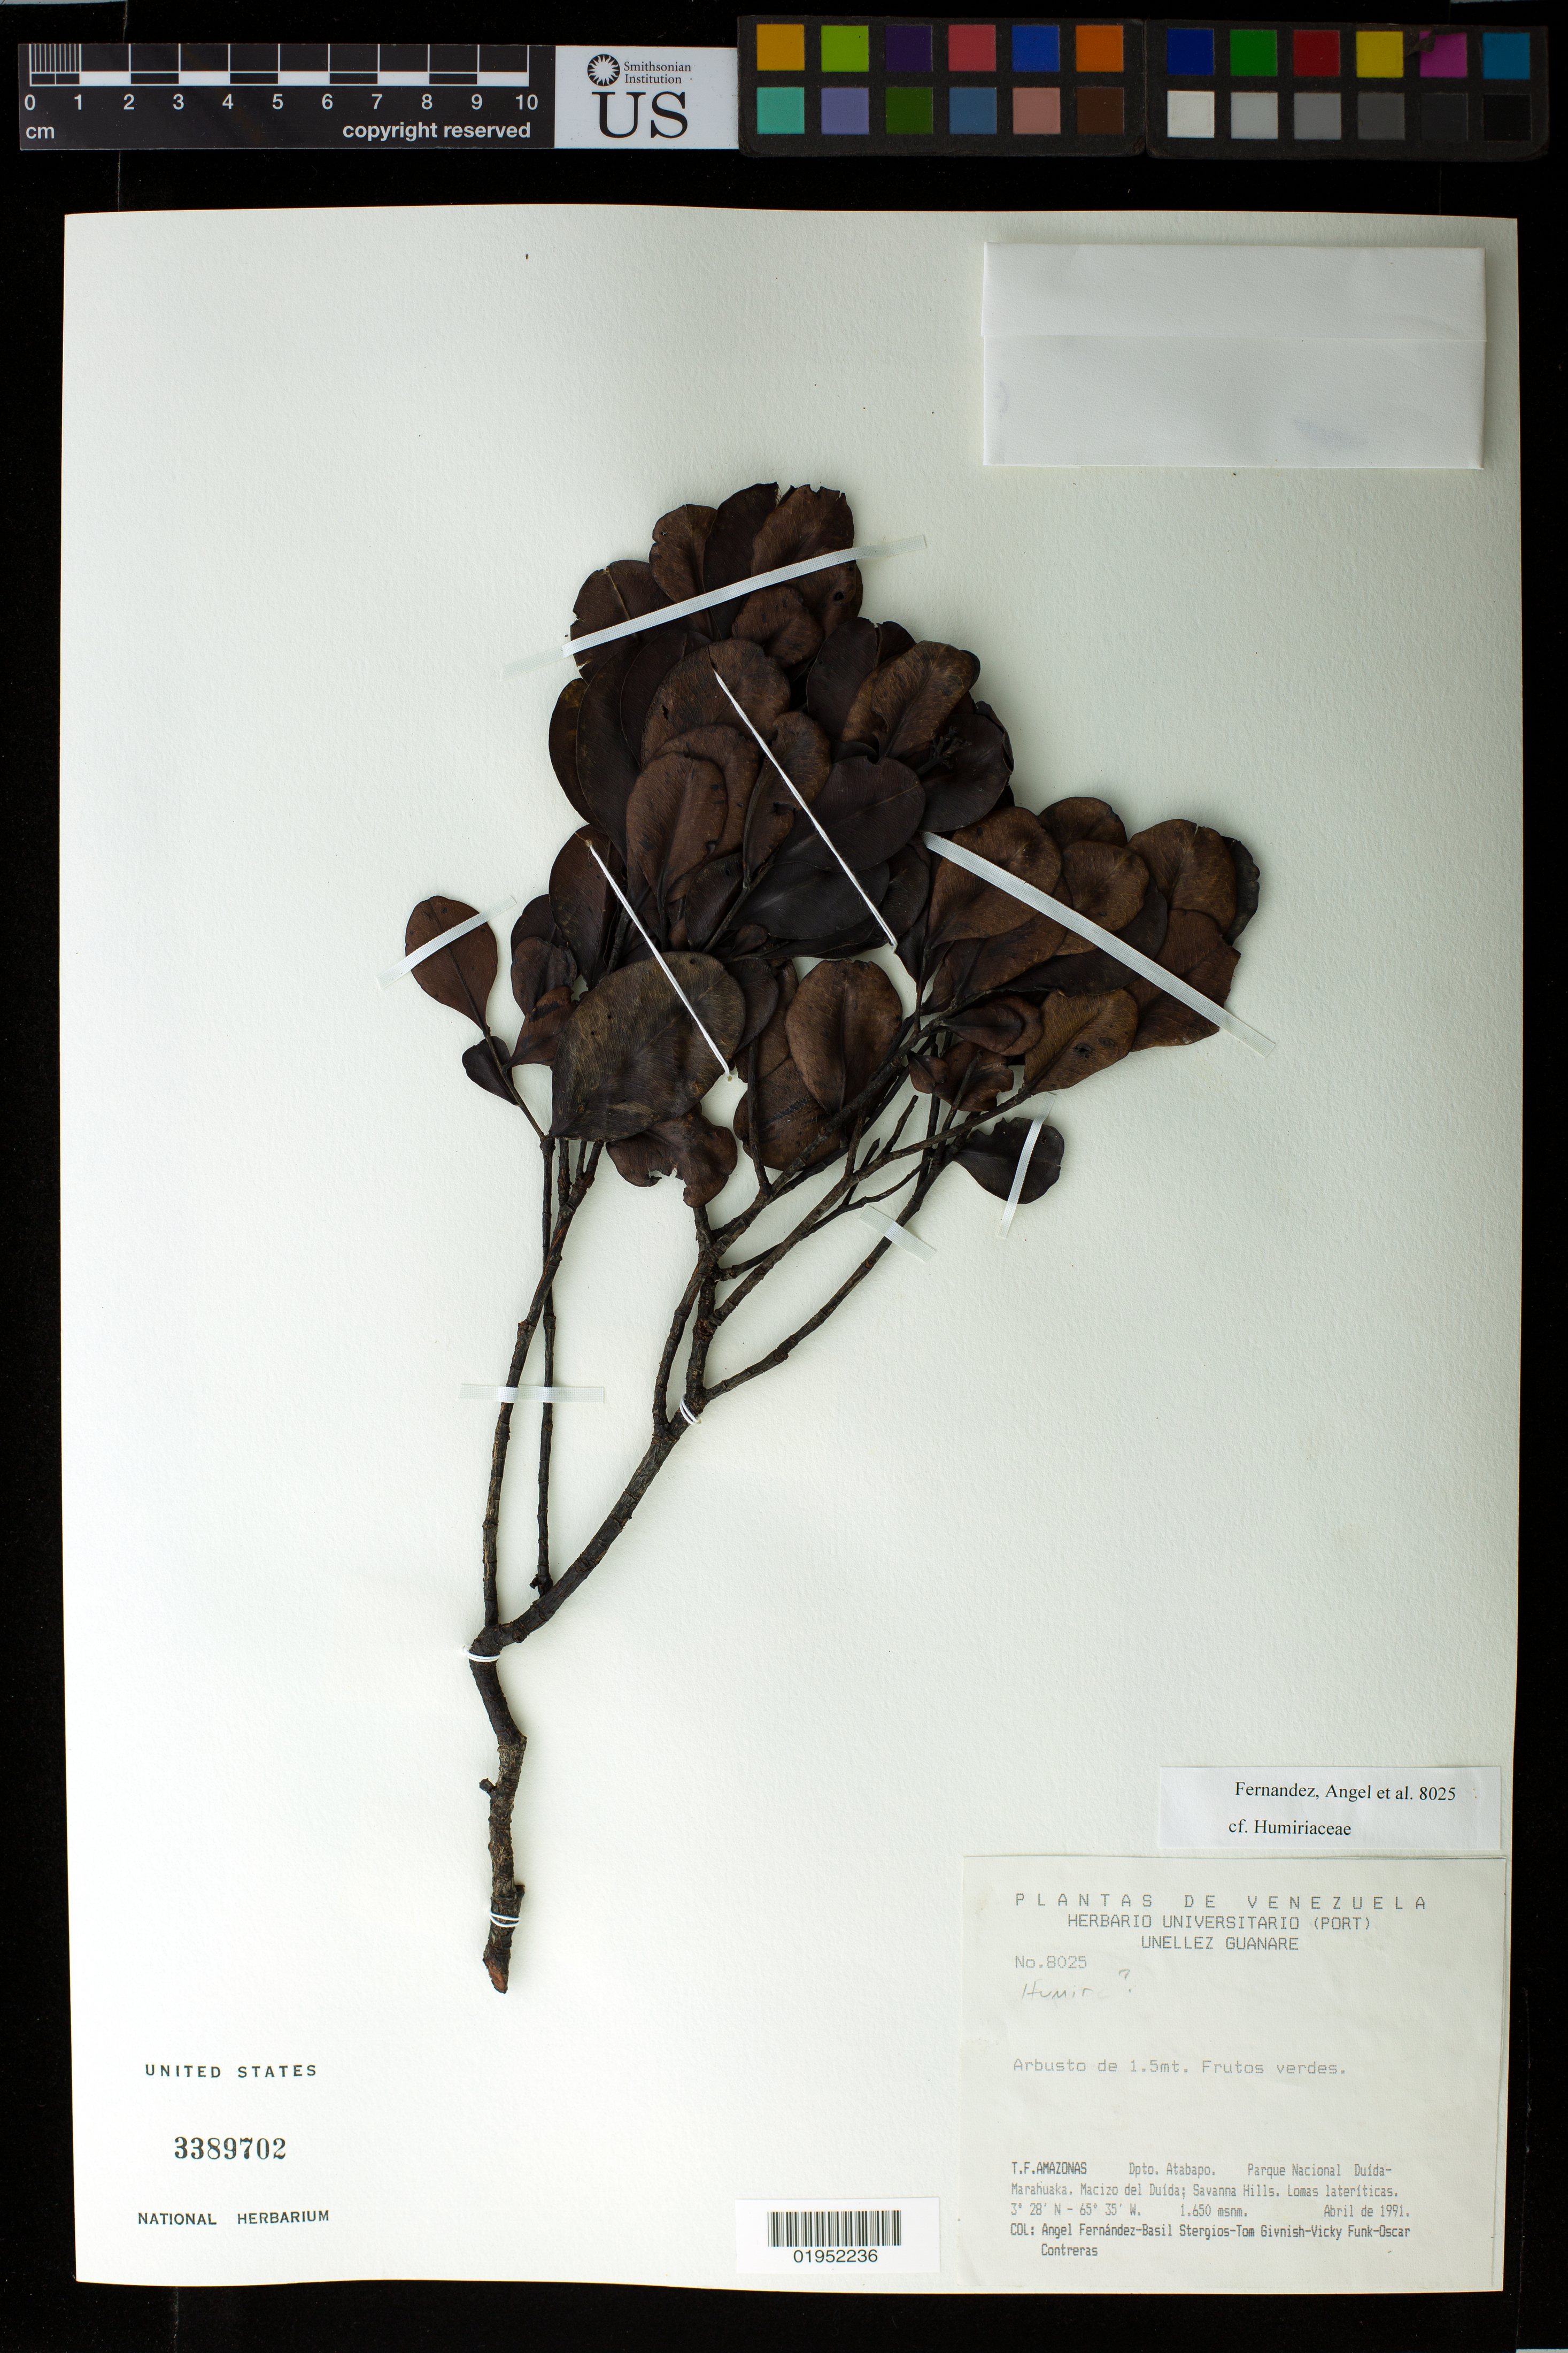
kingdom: Plantae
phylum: Tracheophyta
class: Magnoliopsida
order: Malpighiales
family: Humiriaceae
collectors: A. Fernández, B. G. Stergios, T. J. Givnish, V. Funk & O. Contreras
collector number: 8025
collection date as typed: Apr 1991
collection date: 1991-04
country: Venezuela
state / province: Amazonas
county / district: Atabapo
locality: Parque National Duida-Marahuaka, Macizo del Duida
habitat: Lomas lateriticas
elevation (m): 1650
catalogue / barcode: US 3389702